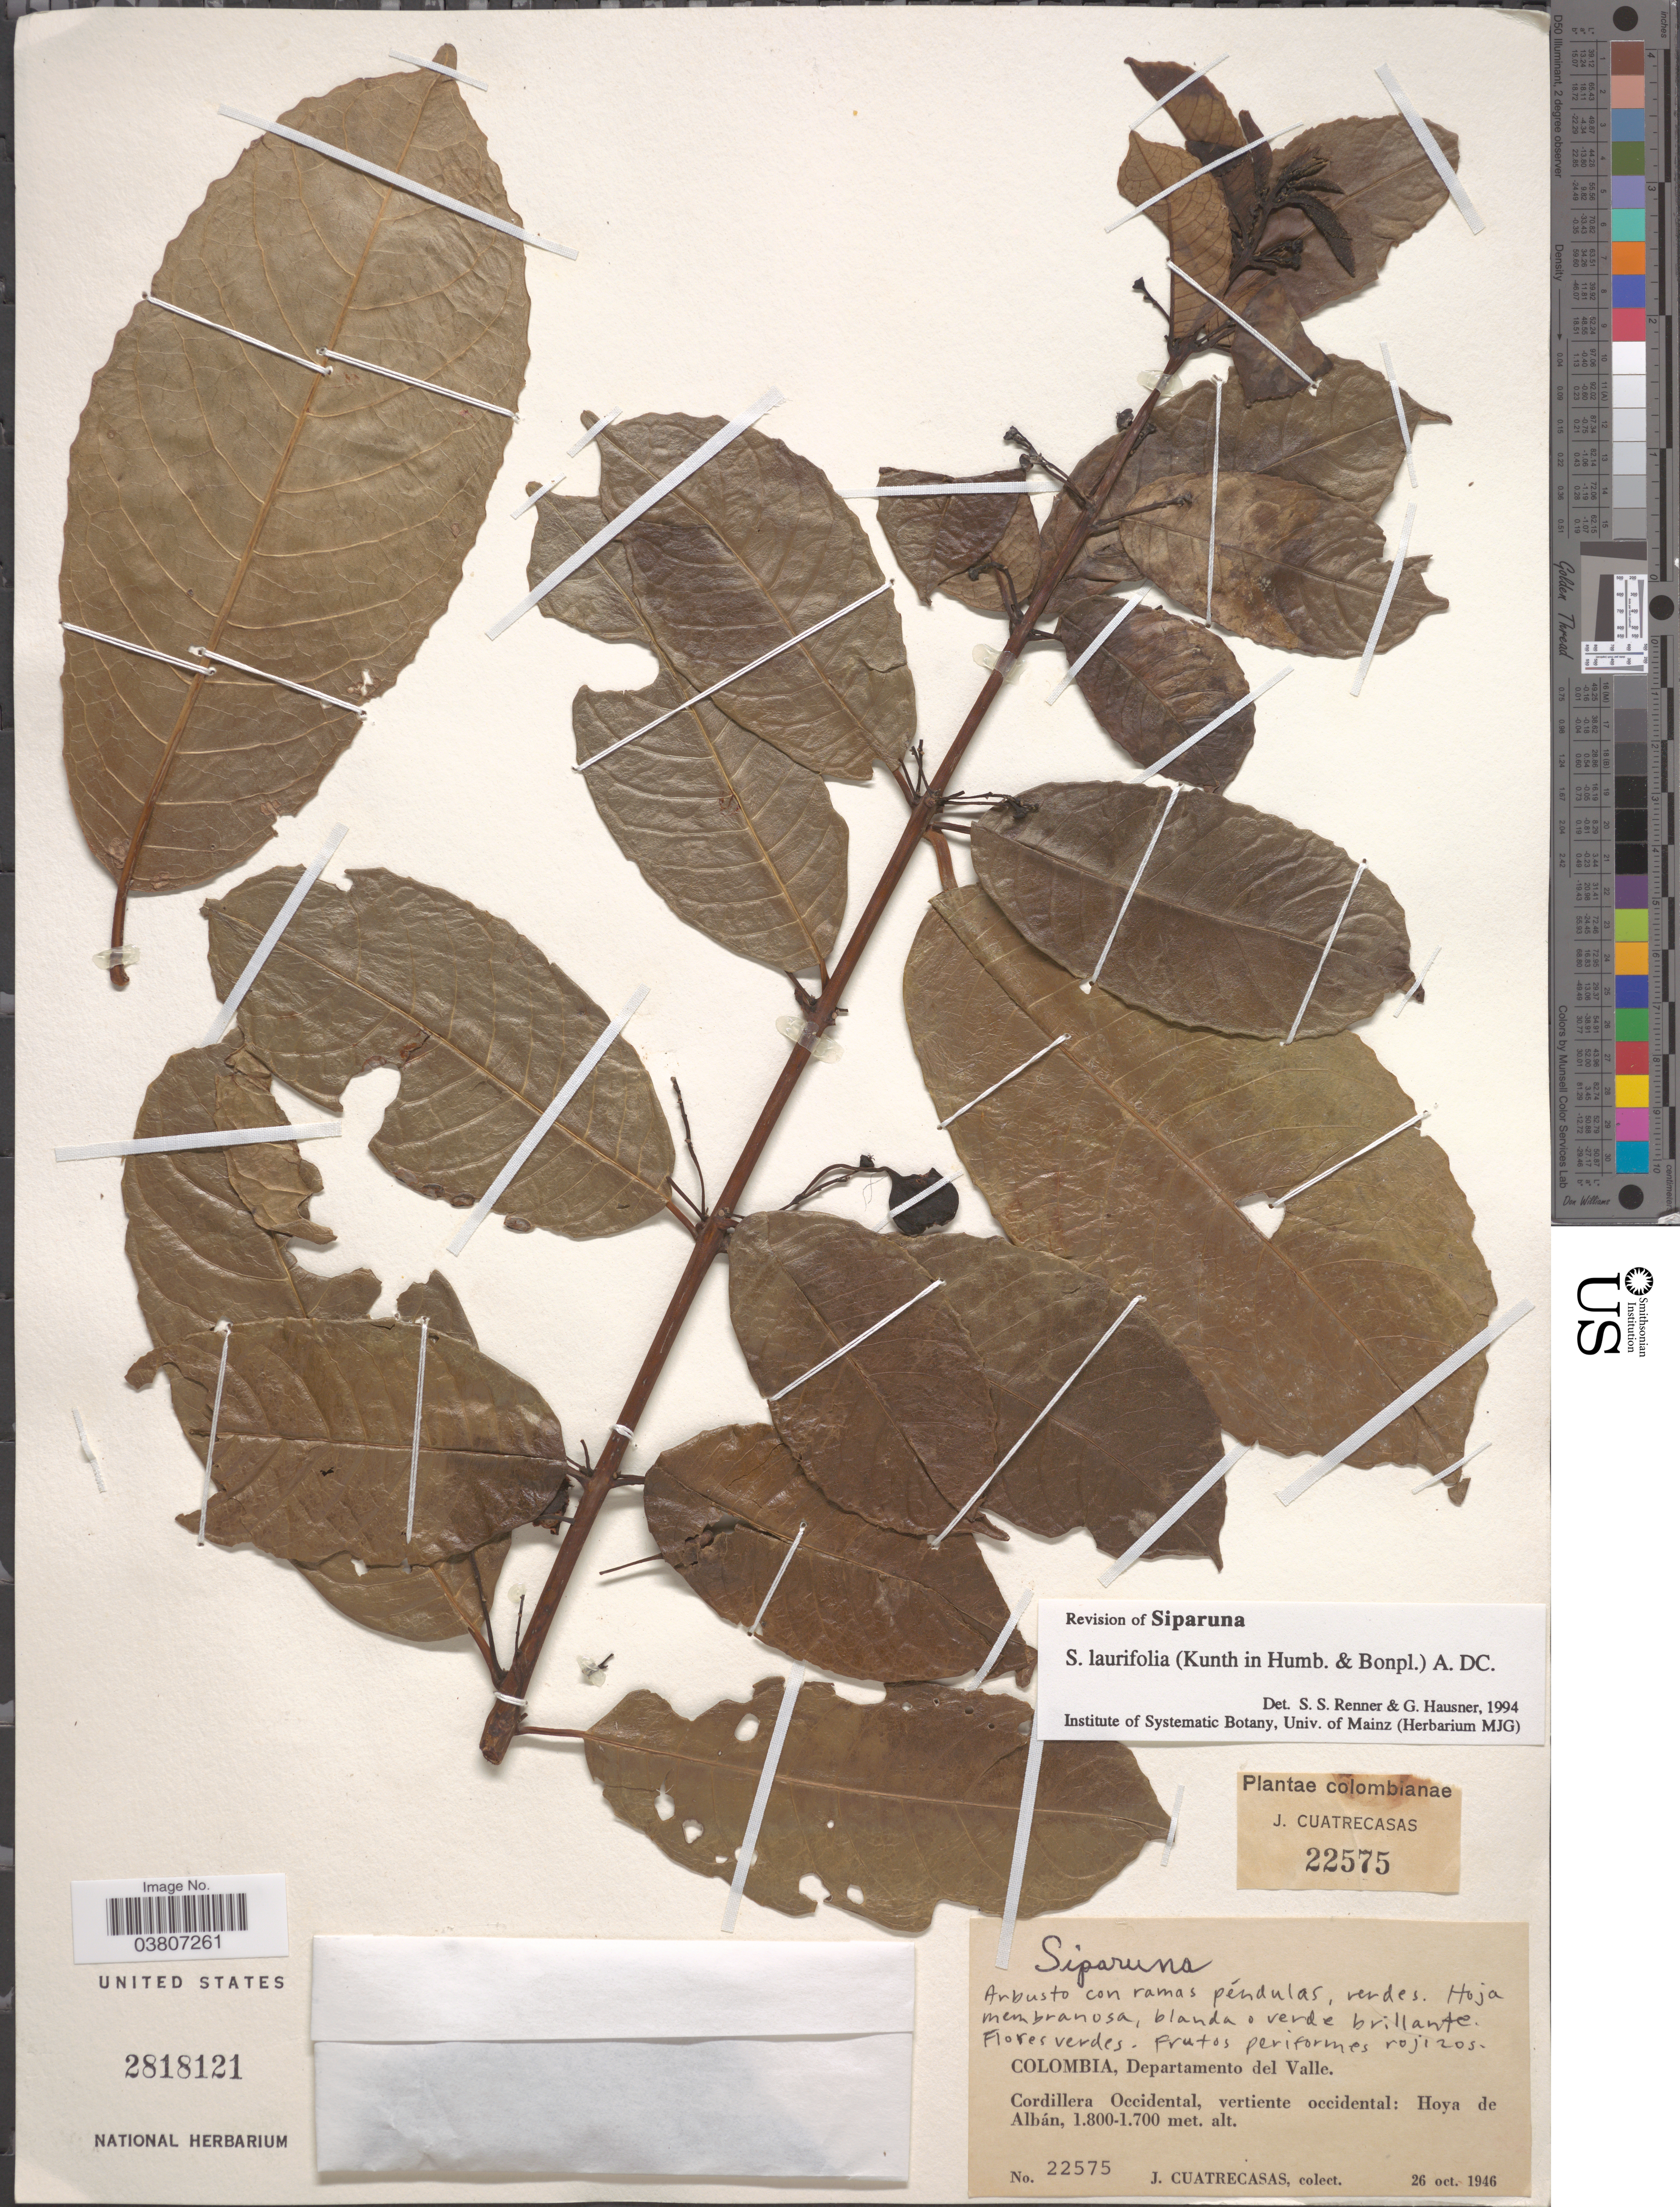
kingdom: Plantae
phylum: Tracheophyta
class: Magnoliopsida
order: Laurales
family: Siparunaceae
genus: Siparuna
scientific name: Siparuna laurifolia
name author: (Kunth) A. DC.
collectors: J. Cuatrecasas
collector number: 22575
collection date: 1946-10-26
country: Colombia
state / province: Valle del Cauca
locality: Departamento del Valle. Cordillera Occidental, vertiente occidental: Hoya de Albán.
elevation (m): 1700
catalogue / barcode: US 2818121